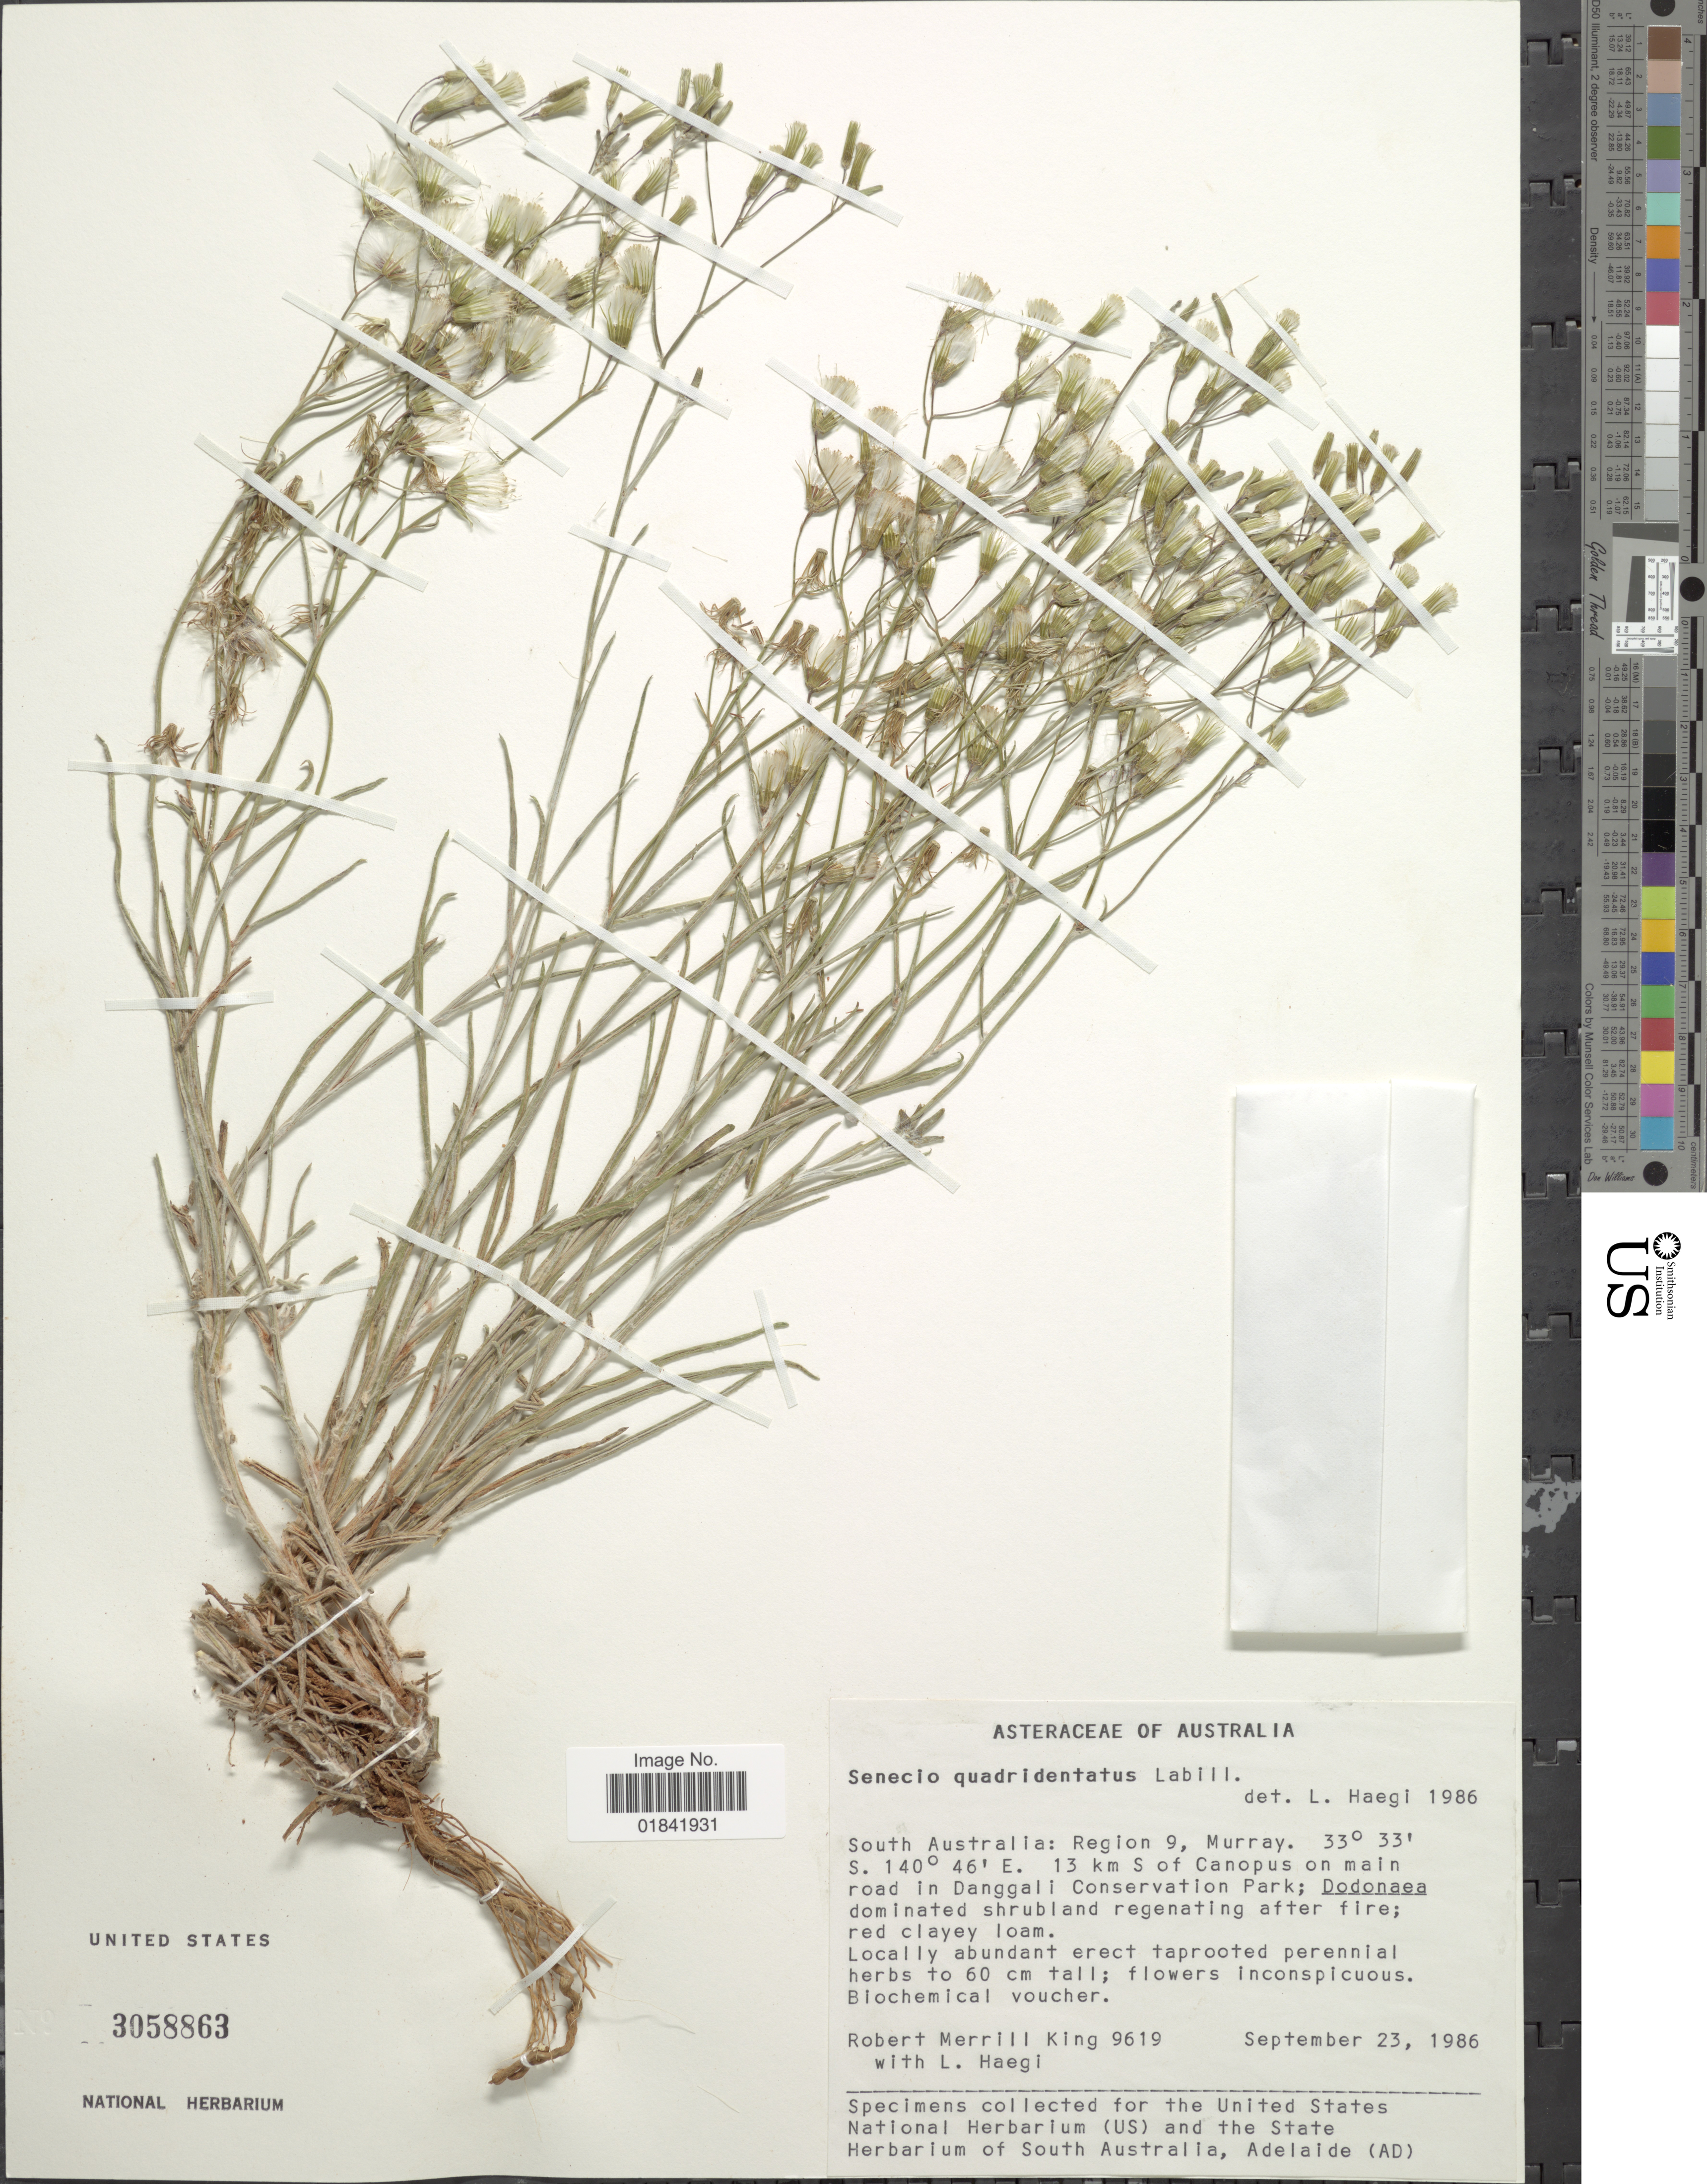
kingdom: Plantae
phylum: Tracheophyta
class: Magnoliopsida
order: Asterales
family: Asteraceae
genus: Senecio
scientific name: Senecio quadridentatus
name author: Labill.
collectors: R. M. King & L. Haegi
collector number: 9619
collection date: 1986-09-23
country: Australia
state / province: South Australia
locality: Region 9, Murray, 13 km S of Canopus on main road in Danggali Conservation Park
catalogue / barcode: US 3058863